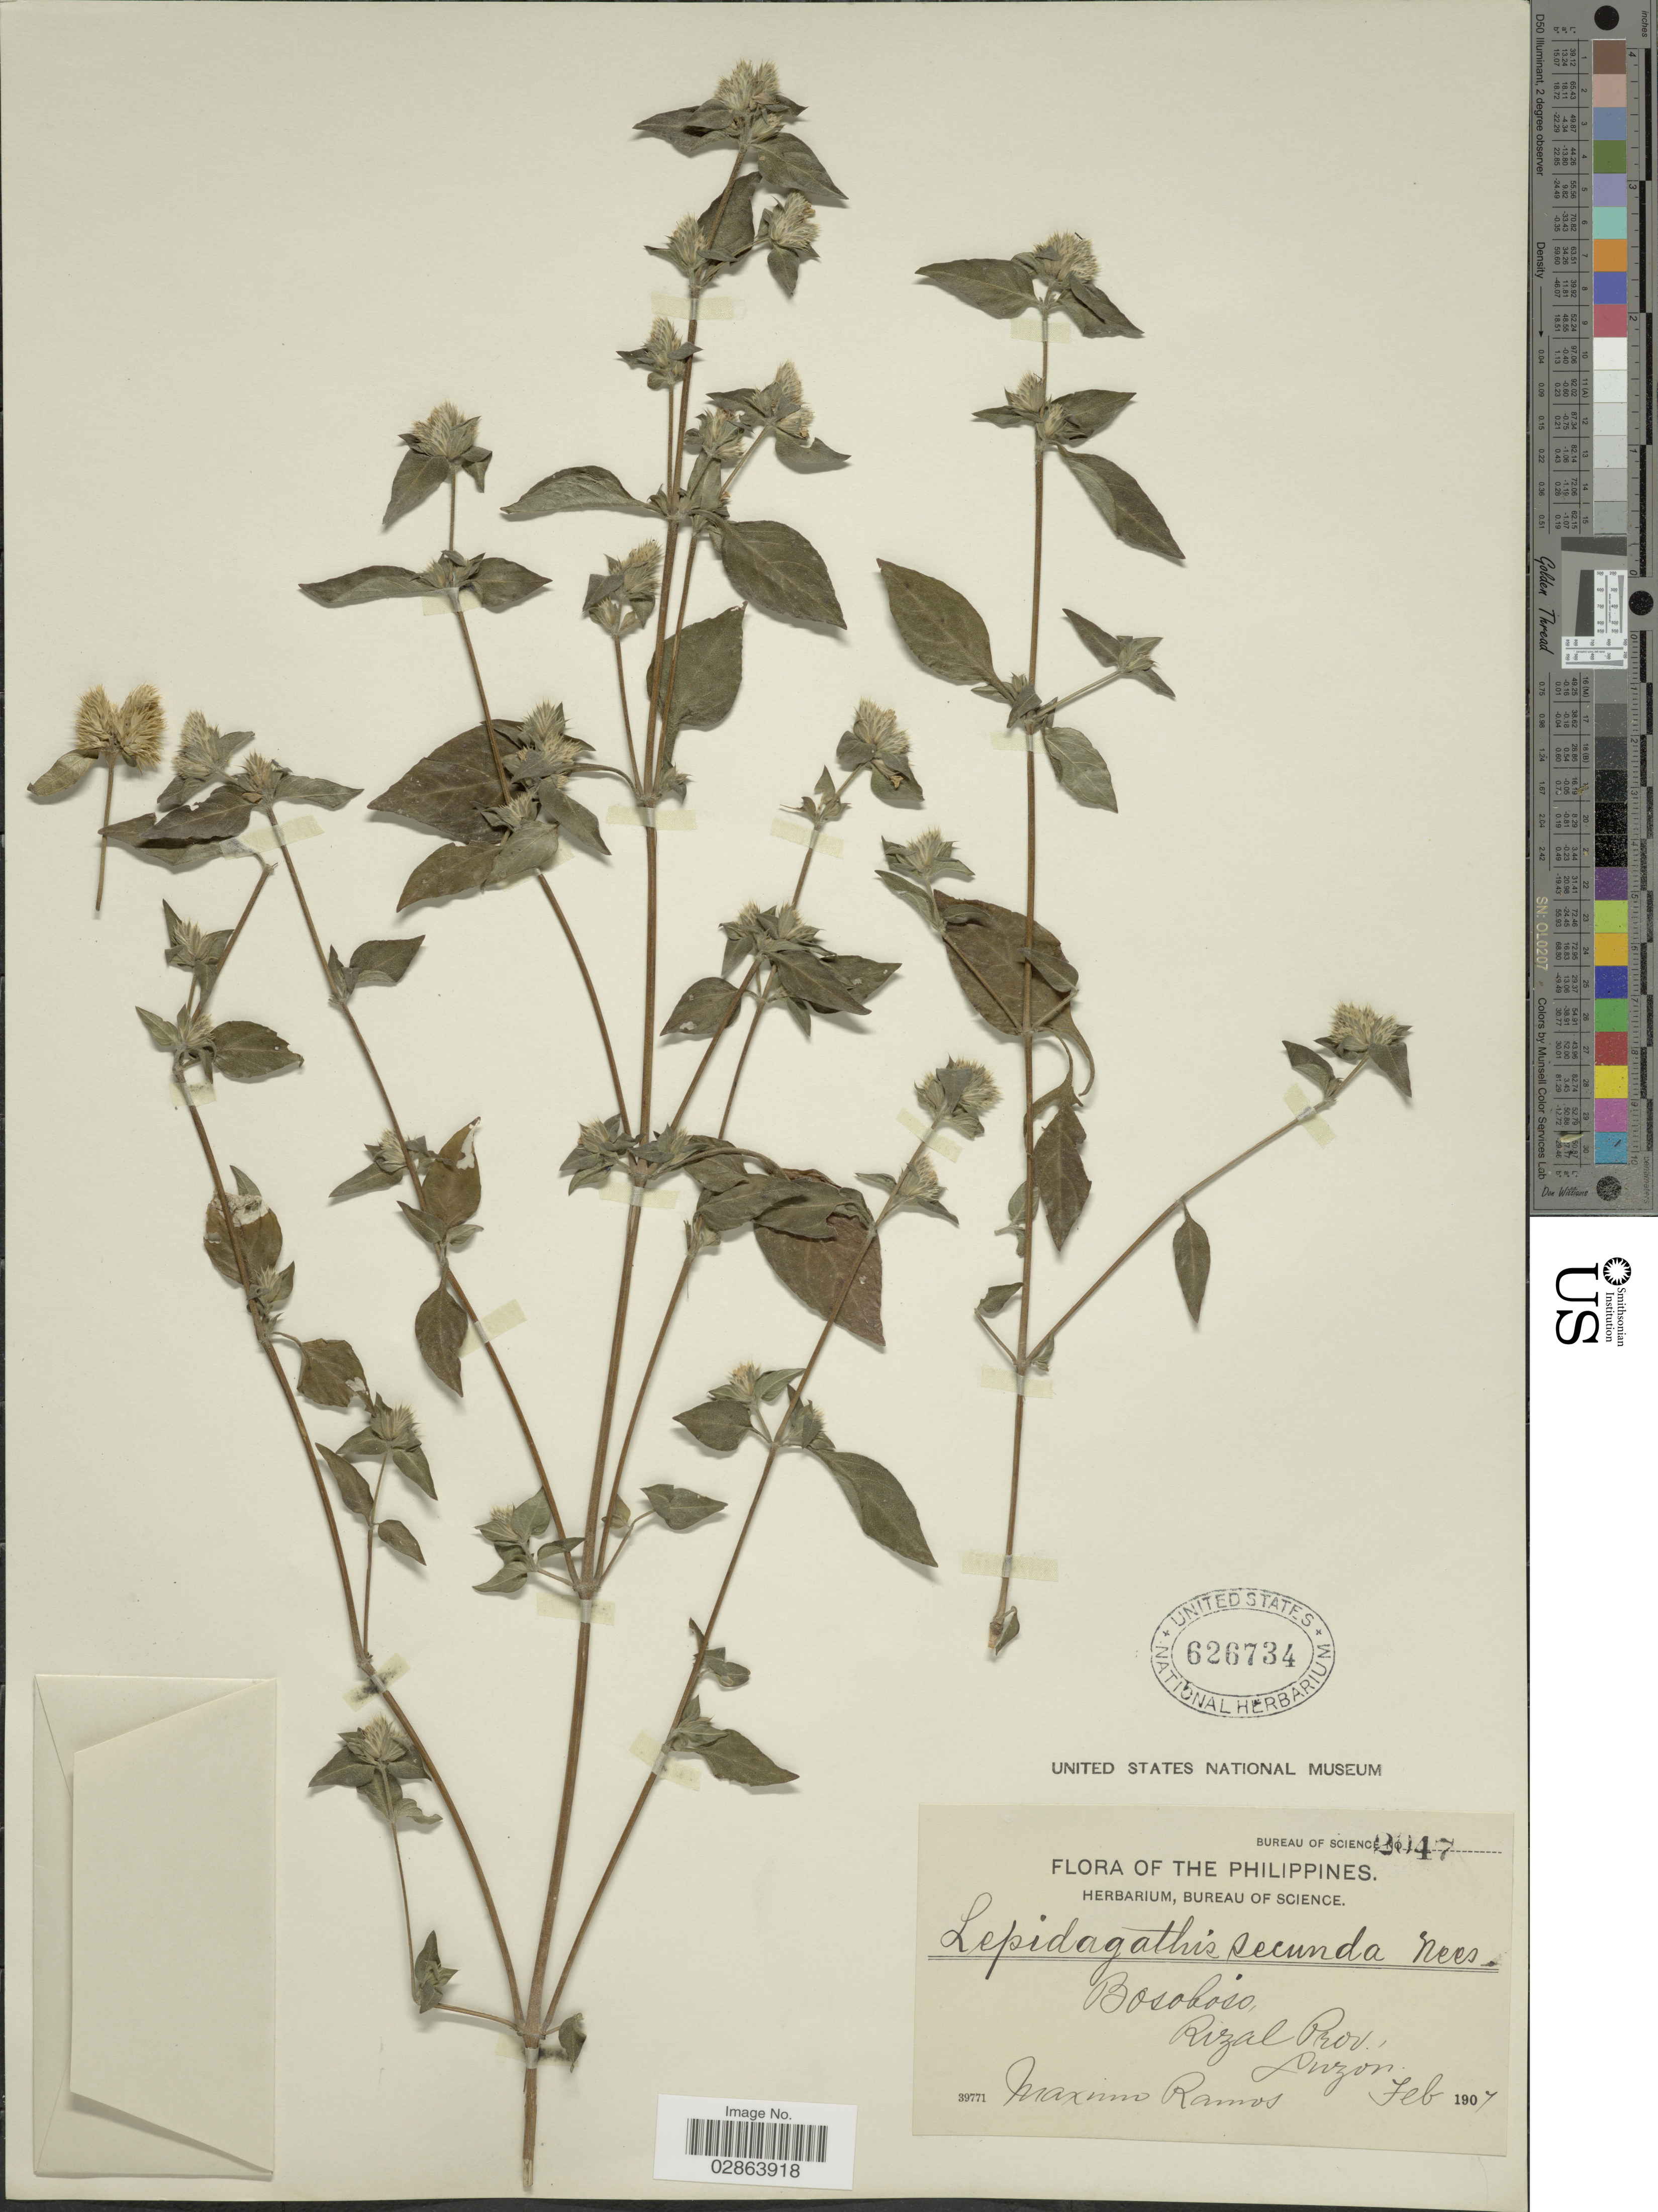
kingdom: Plantae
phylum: Tracheophyta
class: Magnoliopsida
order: Lamiales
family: Acanthaceae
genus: Lepidagathis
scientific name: Lepidagathis secunda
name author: (Blanco) Nees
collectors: M. Ramos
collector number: Bureau of Science 2047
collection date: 1907-02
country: Philippines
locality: Bosoboso, Rizal Prov., Luzon.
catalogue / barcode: US 626734